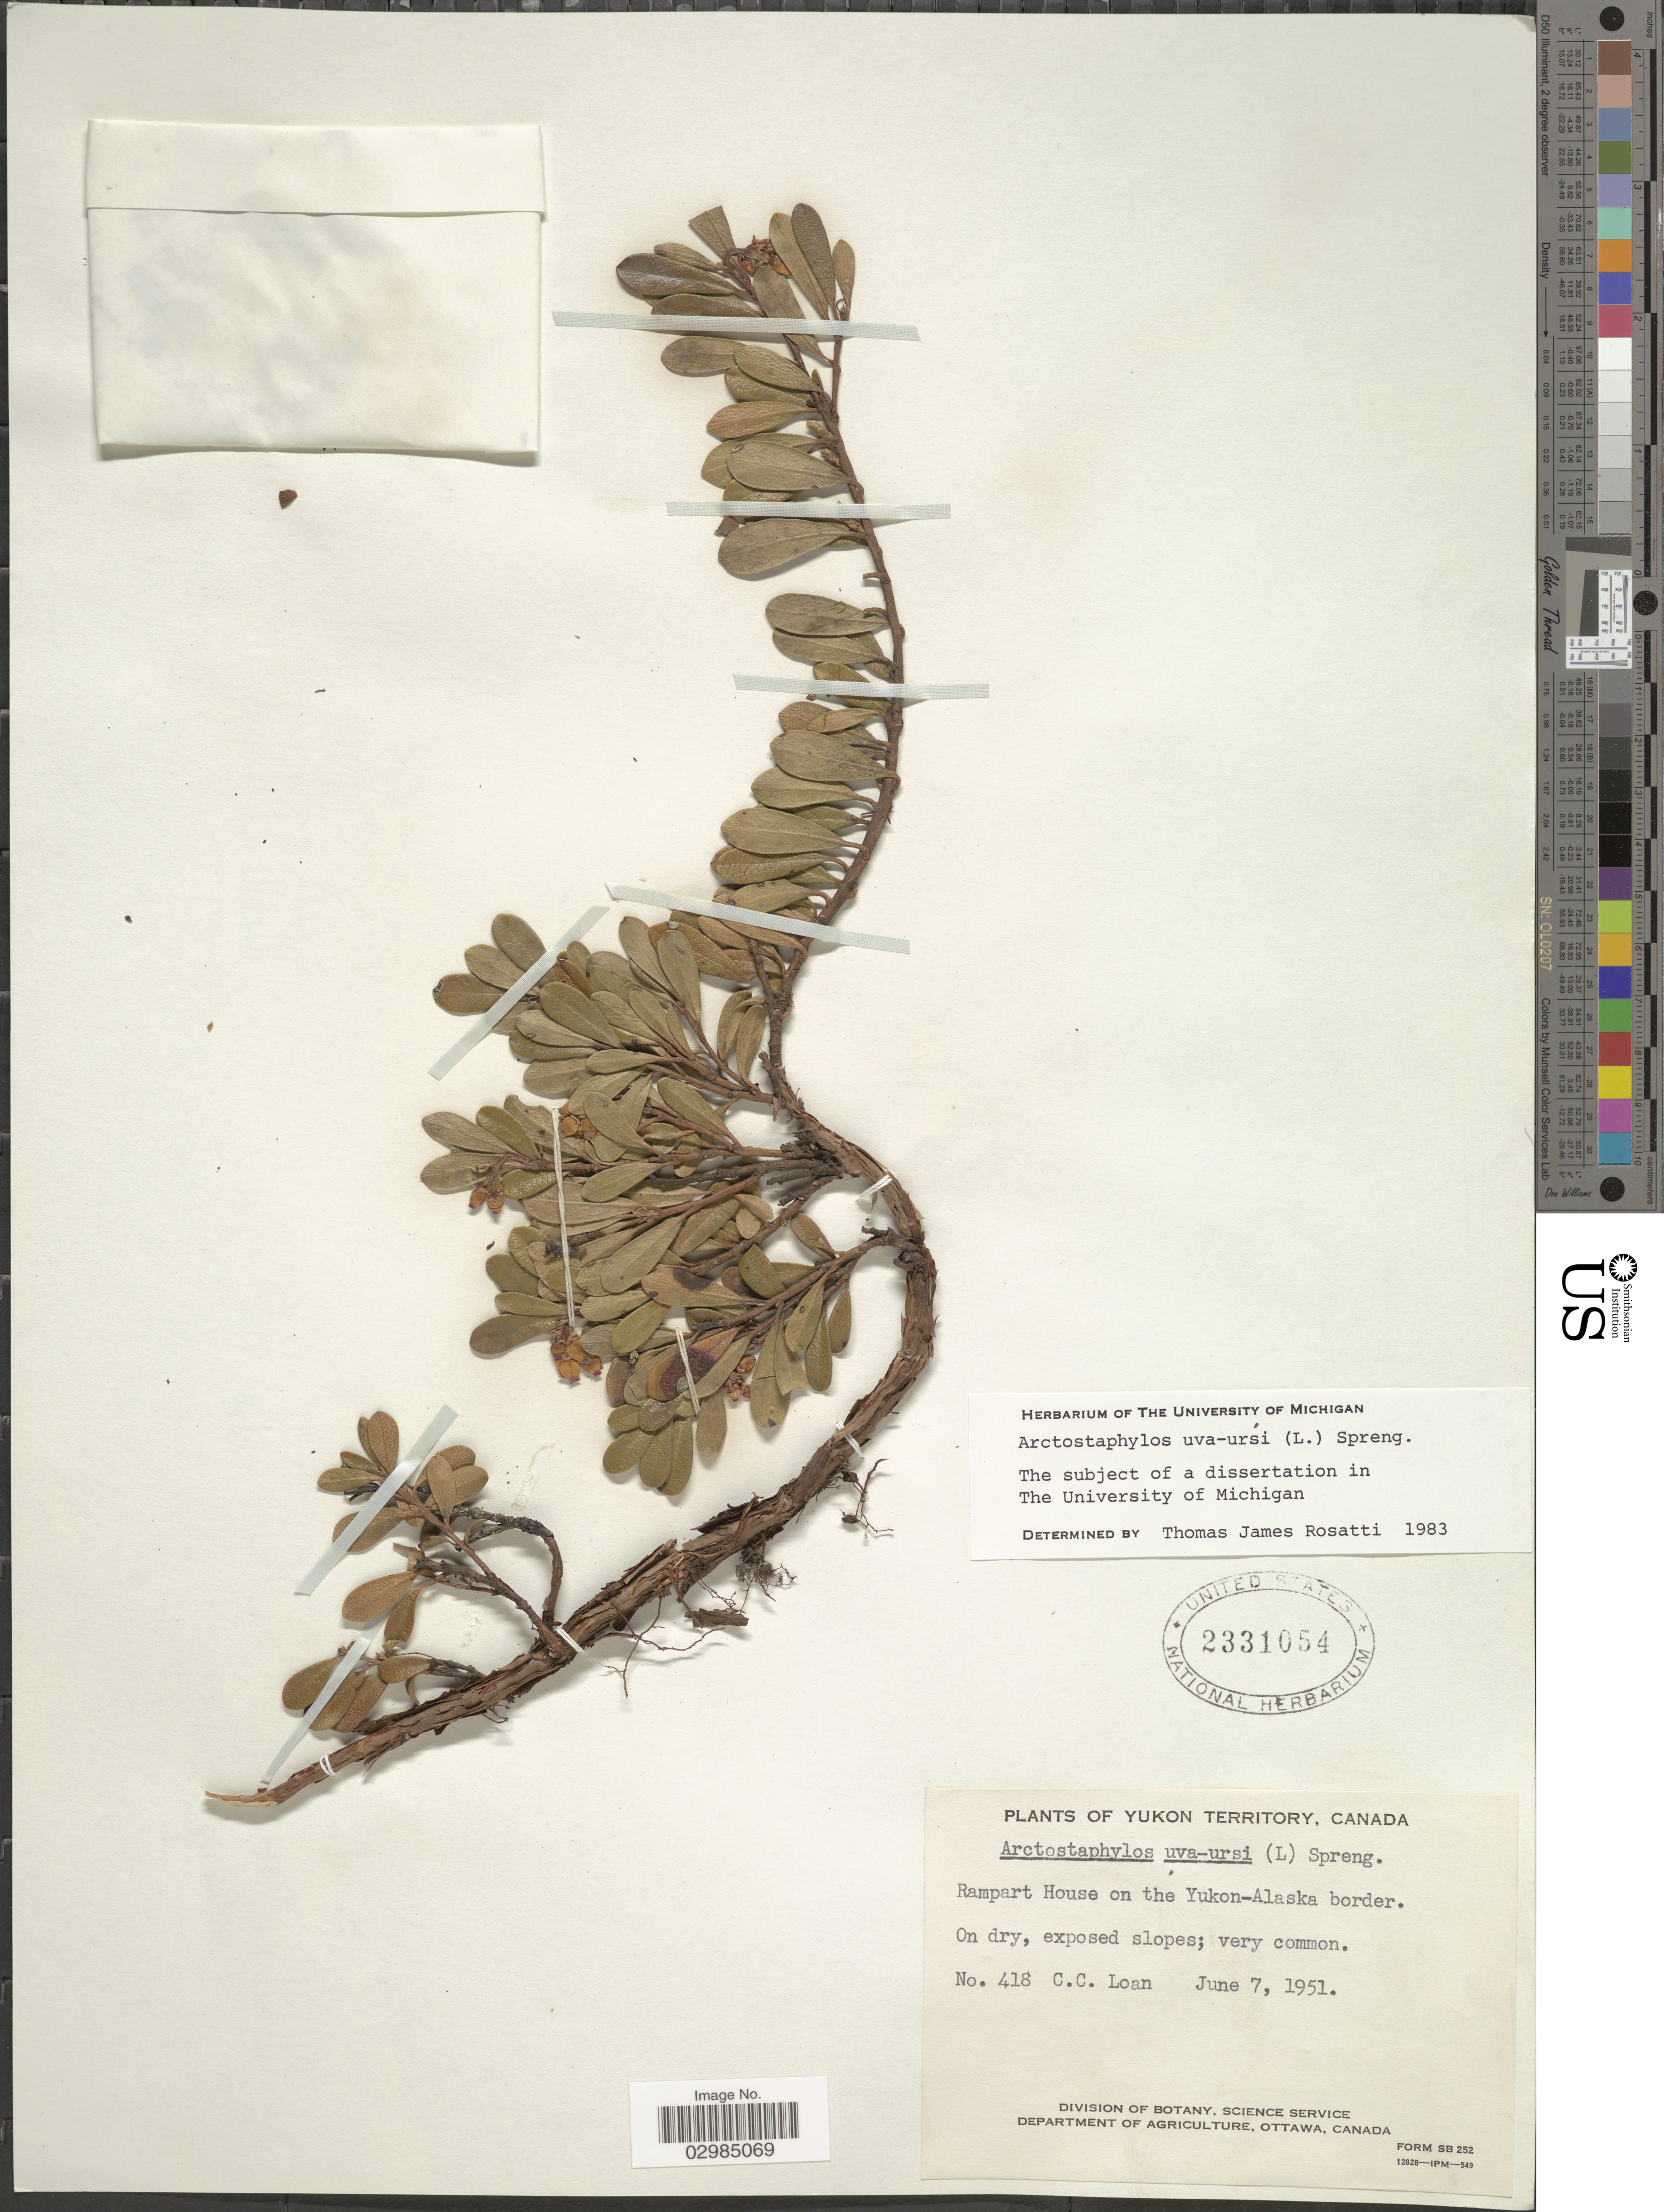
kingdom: Plantae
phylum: Tracheophyta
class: Magnoliopsida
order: Ericales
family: Ericaceae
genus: Arctostaphylos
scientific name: Arctostaphylos uva-ursi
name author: (L.) Spreng.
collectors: C. Loan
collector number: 418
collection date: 1951-06-07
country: Canada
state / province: Yukon Territory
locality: Rampart House on the Yukon-Alaska border.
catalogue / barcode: US 2331054